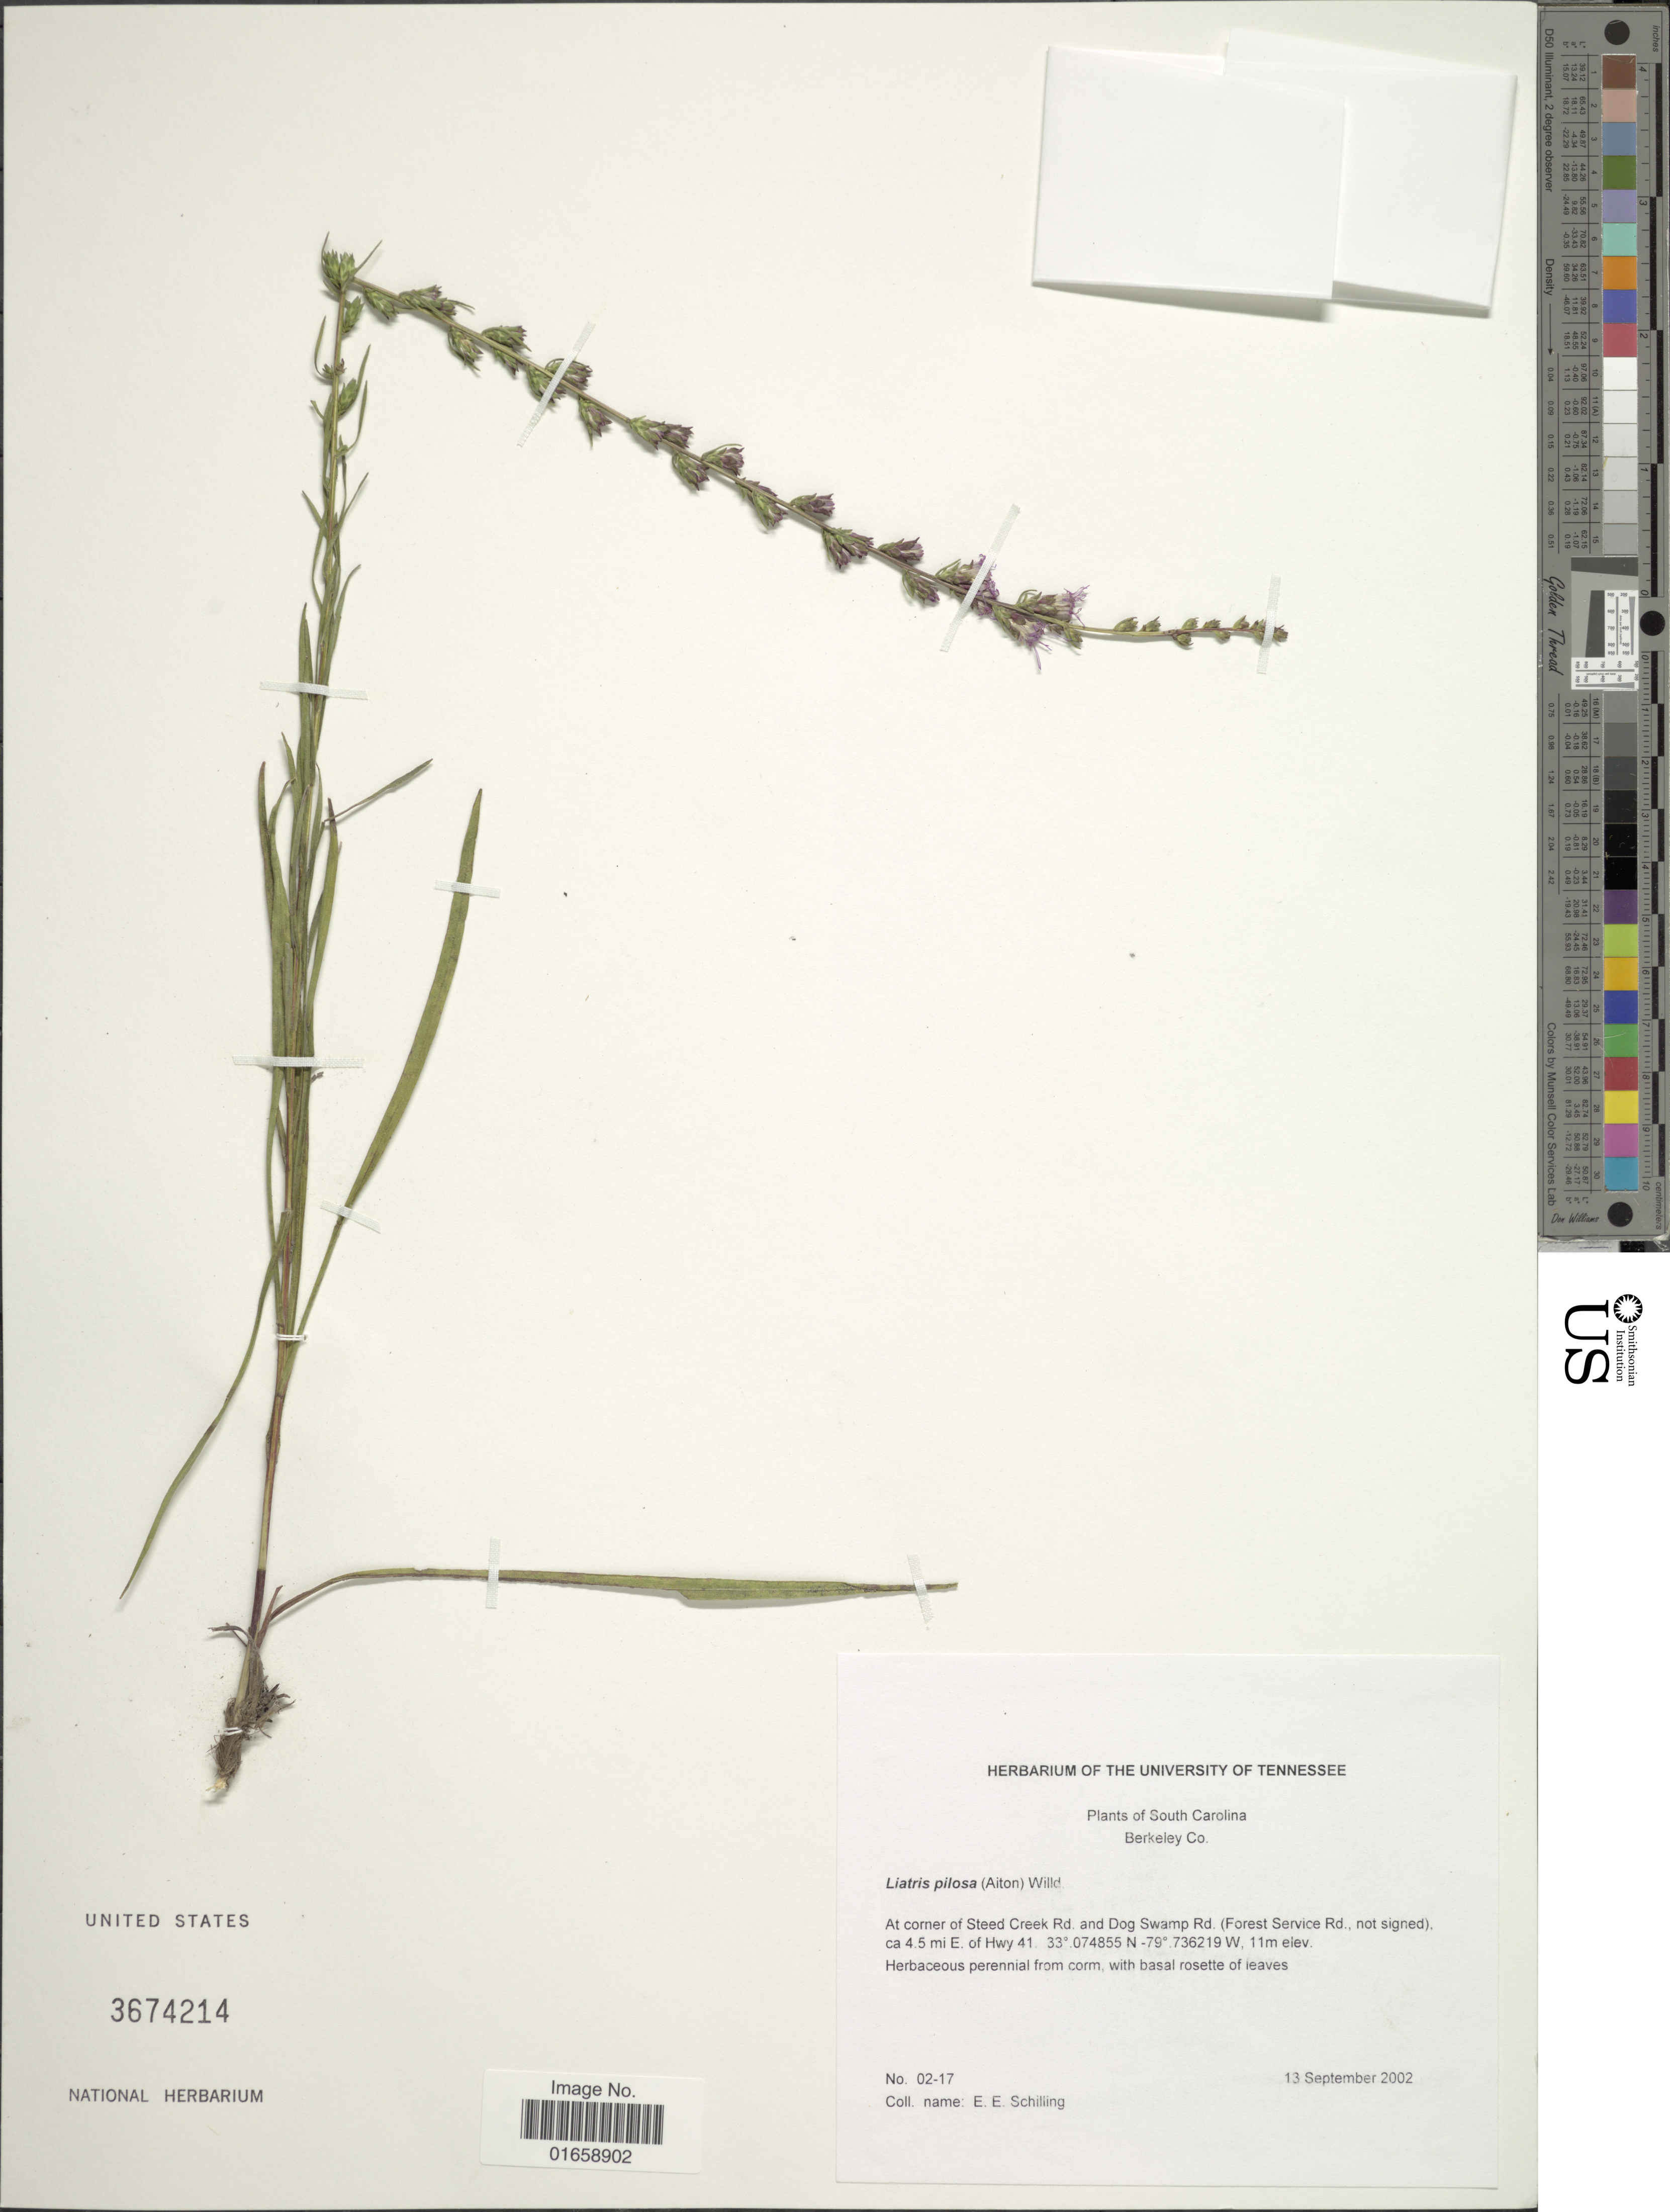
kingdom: Plantae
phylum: Tracheophyta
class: Magnoliopsida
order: Asterales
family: Asteraceae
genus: Liatris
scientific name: Liatris pilosa var. pilosa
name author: (Aiton) Willd.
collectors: E. E. Schilling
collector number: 02-17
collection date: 2002-09-13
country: United States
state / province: South Carolina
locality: Berkeley Co., At corner of Steed Creek Rd. and Dog Swamp Rd. (Forest Service Rd., not signed), ca. 4.5 mi E. of Hwy 41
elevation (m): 11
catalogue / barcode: US 3674214